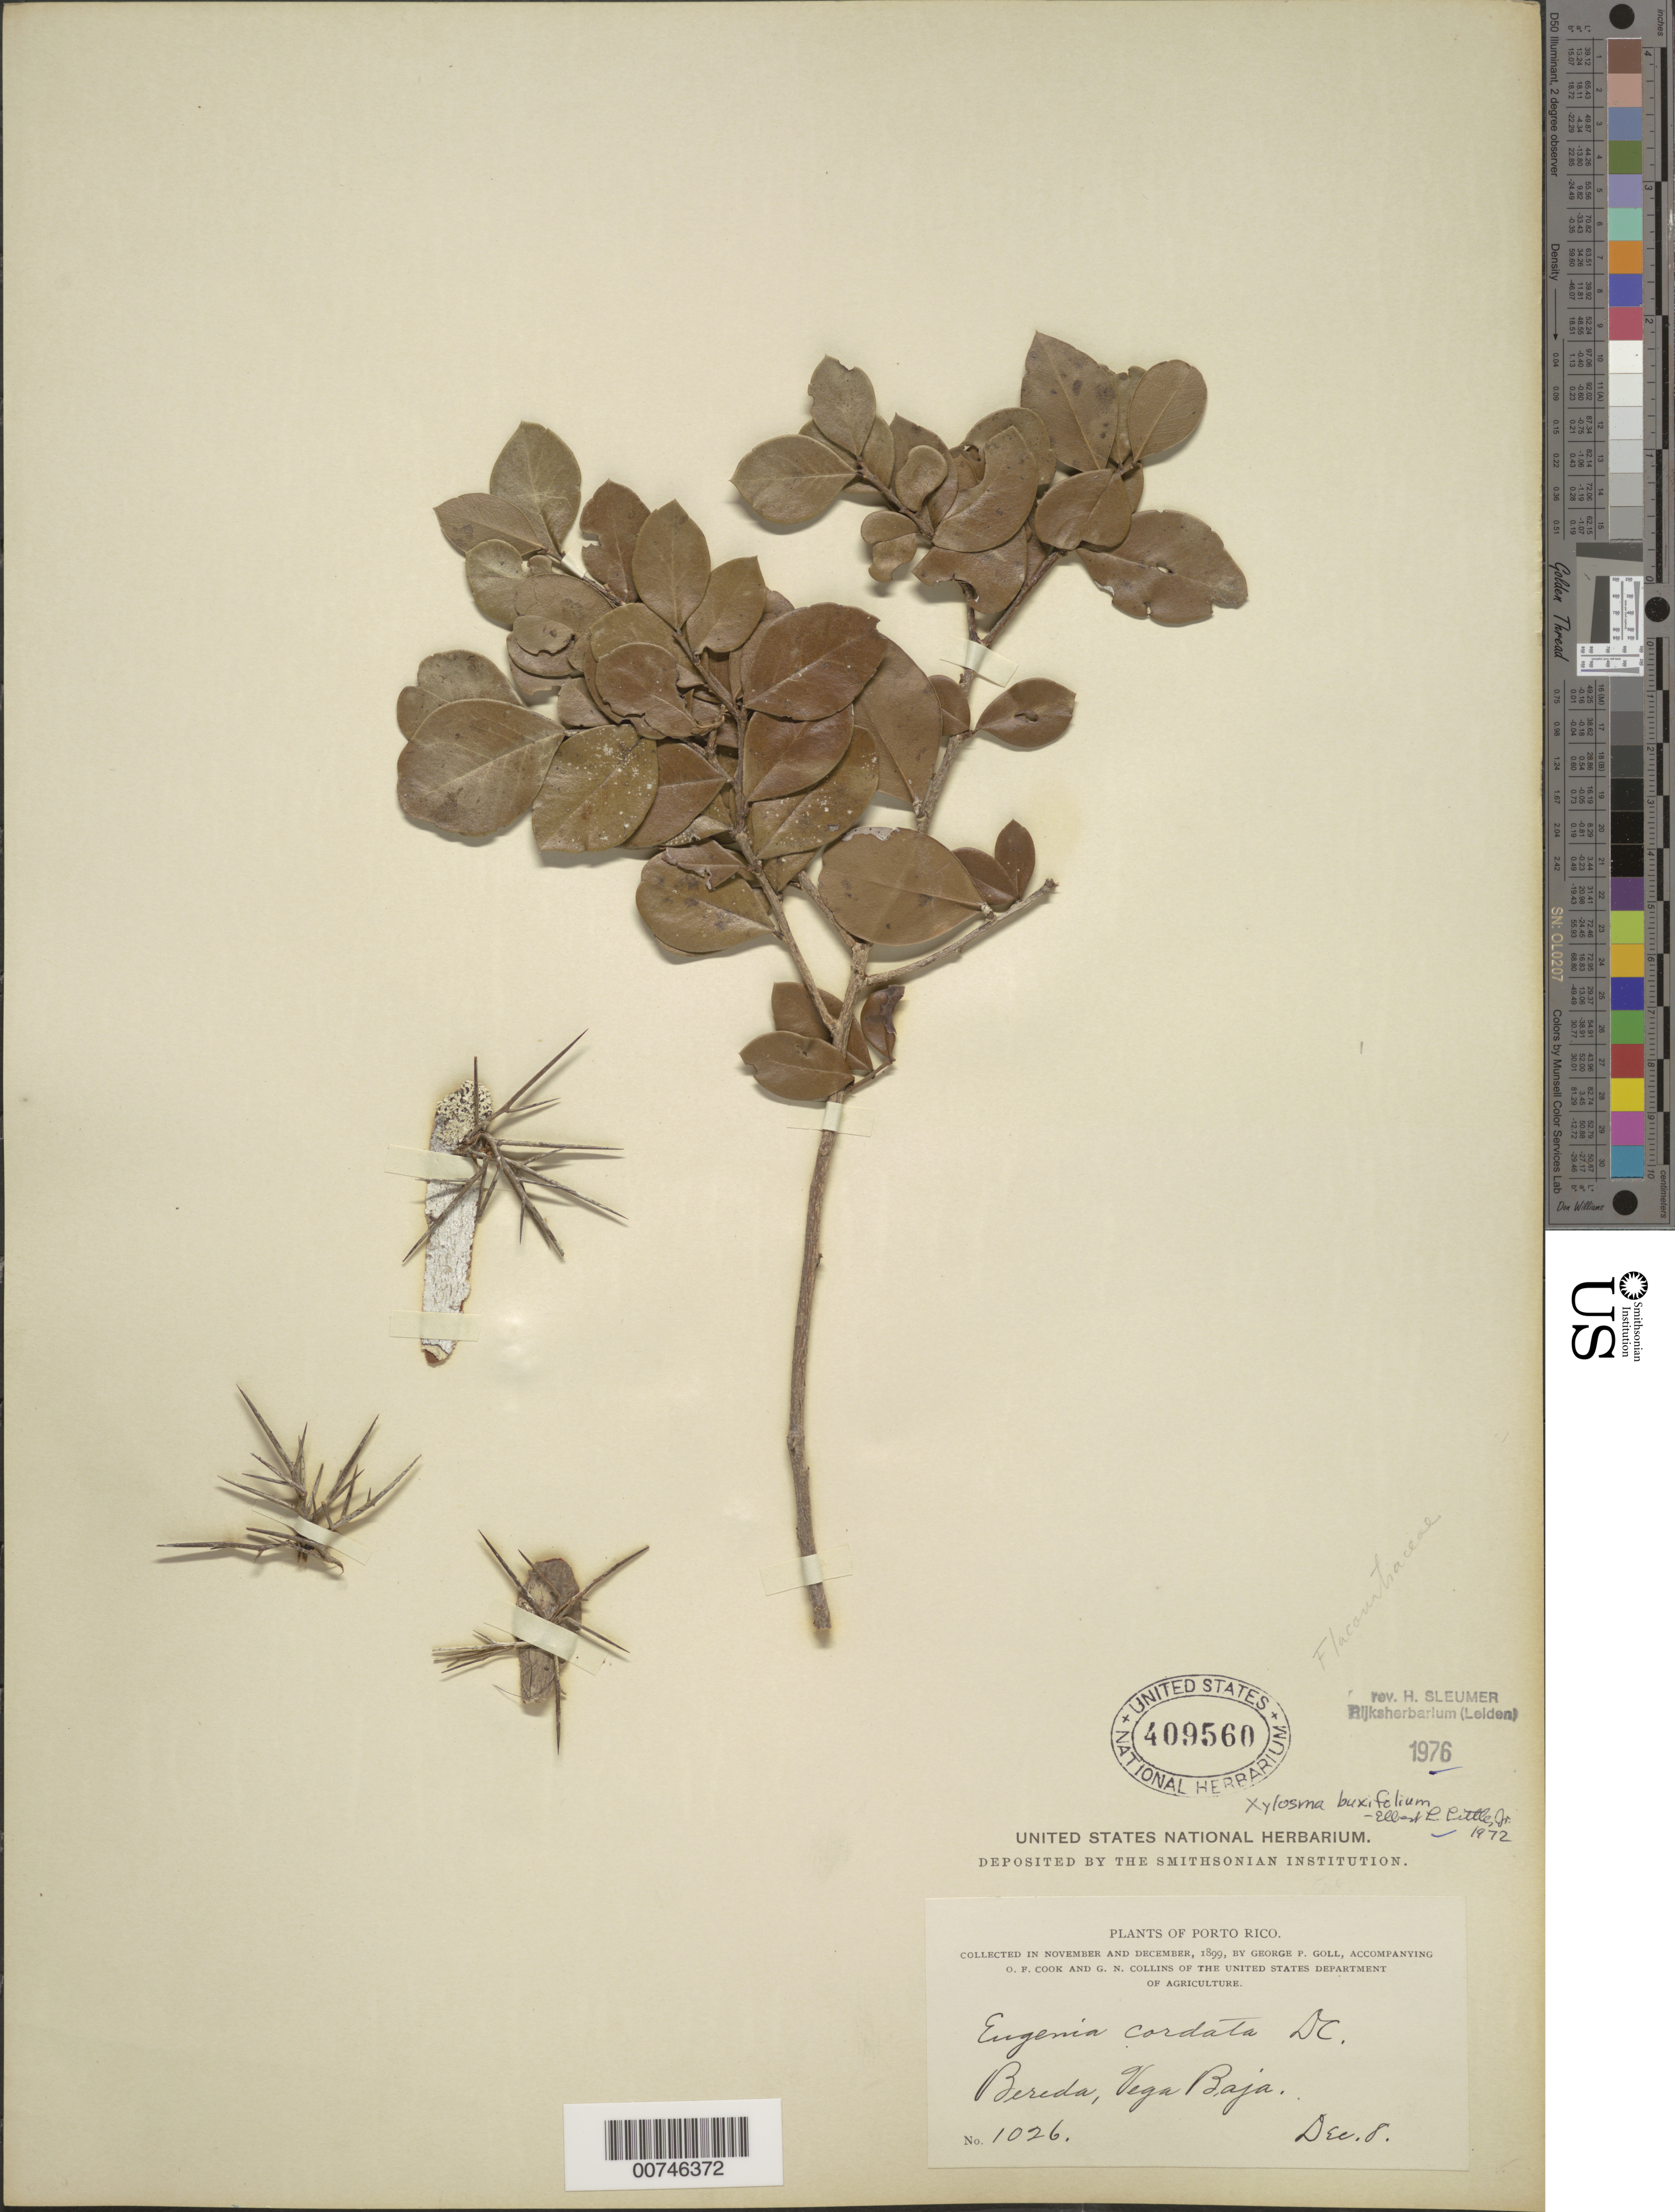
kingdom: Plantae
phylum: Tracheophyta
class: Magnoliopsida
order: Malpighiales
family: Salicaceae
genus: Xylosma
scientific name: Xylosma buxifolia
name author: A. Gray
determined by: Little, Elbert L., Jr., (FSSR), United States Department of Agriculture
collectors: G. Goll, O. F. Cook & G. N. Collins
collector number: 1026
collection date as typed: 08 Dec 1899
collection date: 1899-12-08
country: Puerto Rico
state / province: Vega Baja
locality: Bereda, Vega Baja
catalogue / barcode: US 409560